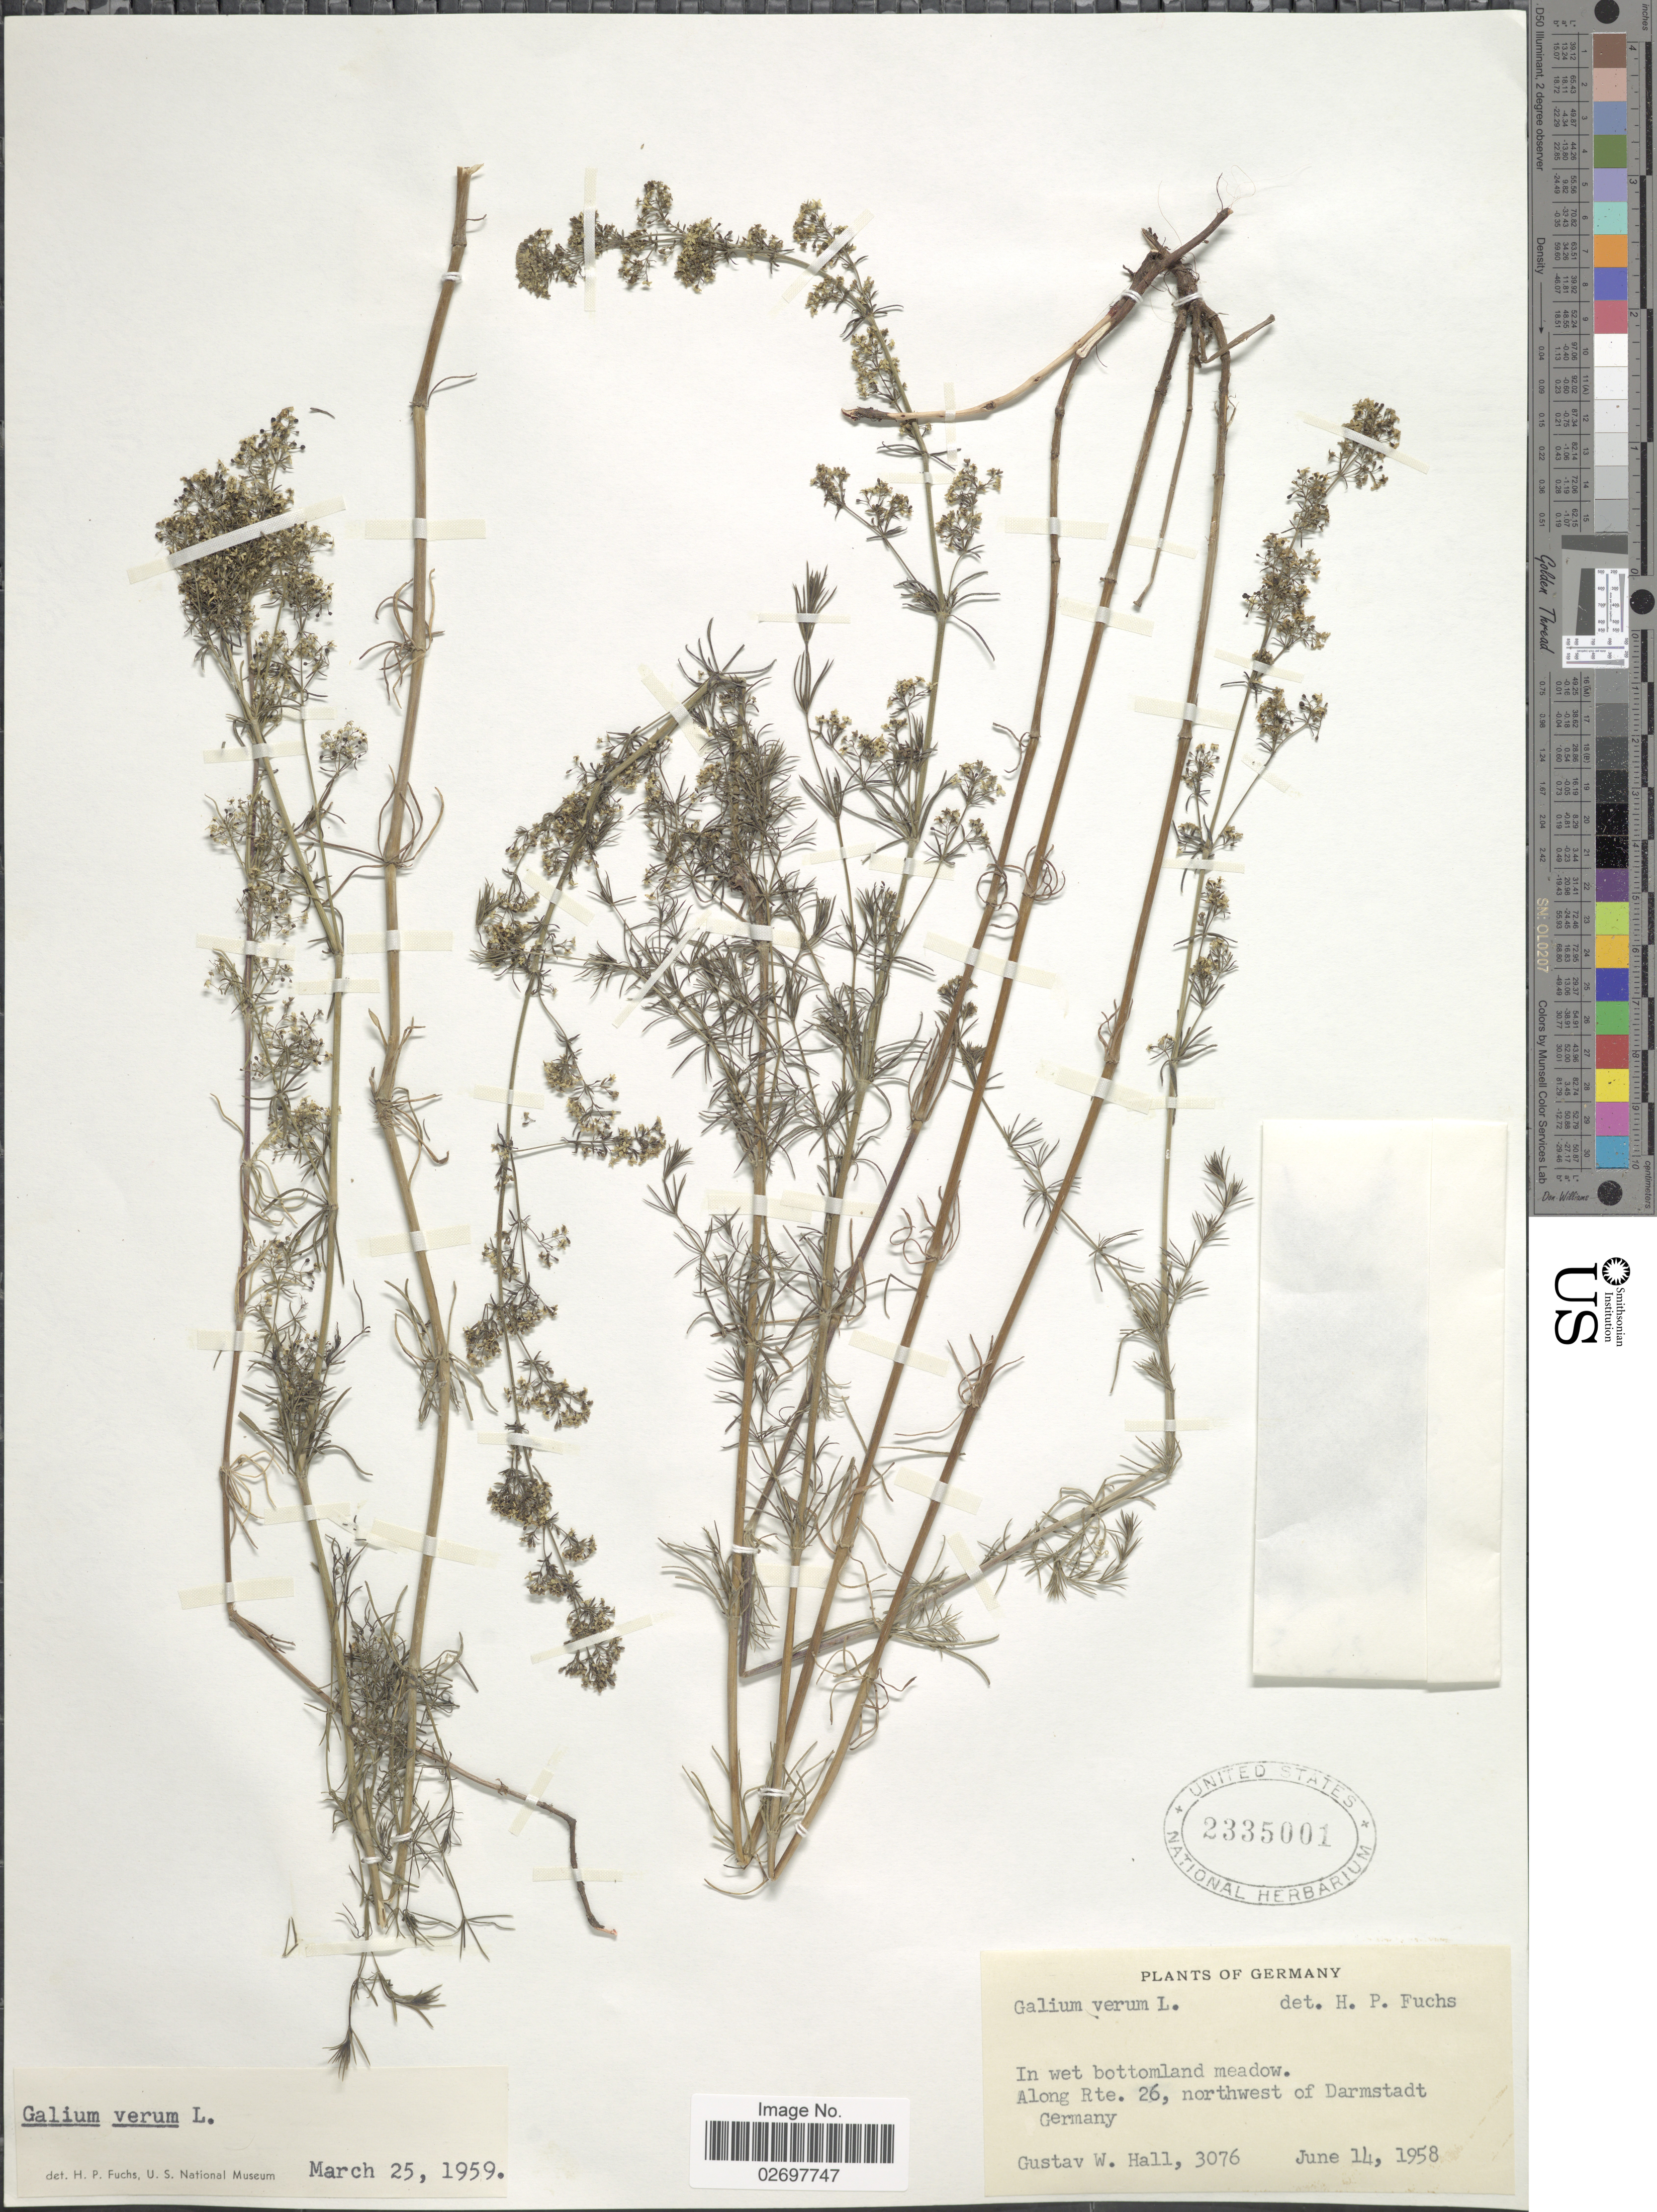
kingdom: Plantae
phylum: Tracheophyta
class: Magnoliopsida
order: Gentianales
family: Rubiaceae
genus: Galium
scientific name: Galium verum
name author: L.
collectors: G. Hall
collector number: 3076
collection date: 1958-06-14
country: Germany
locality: Along Rte. 26, northwest of Darmstadt Germany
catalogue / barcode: US 2335001